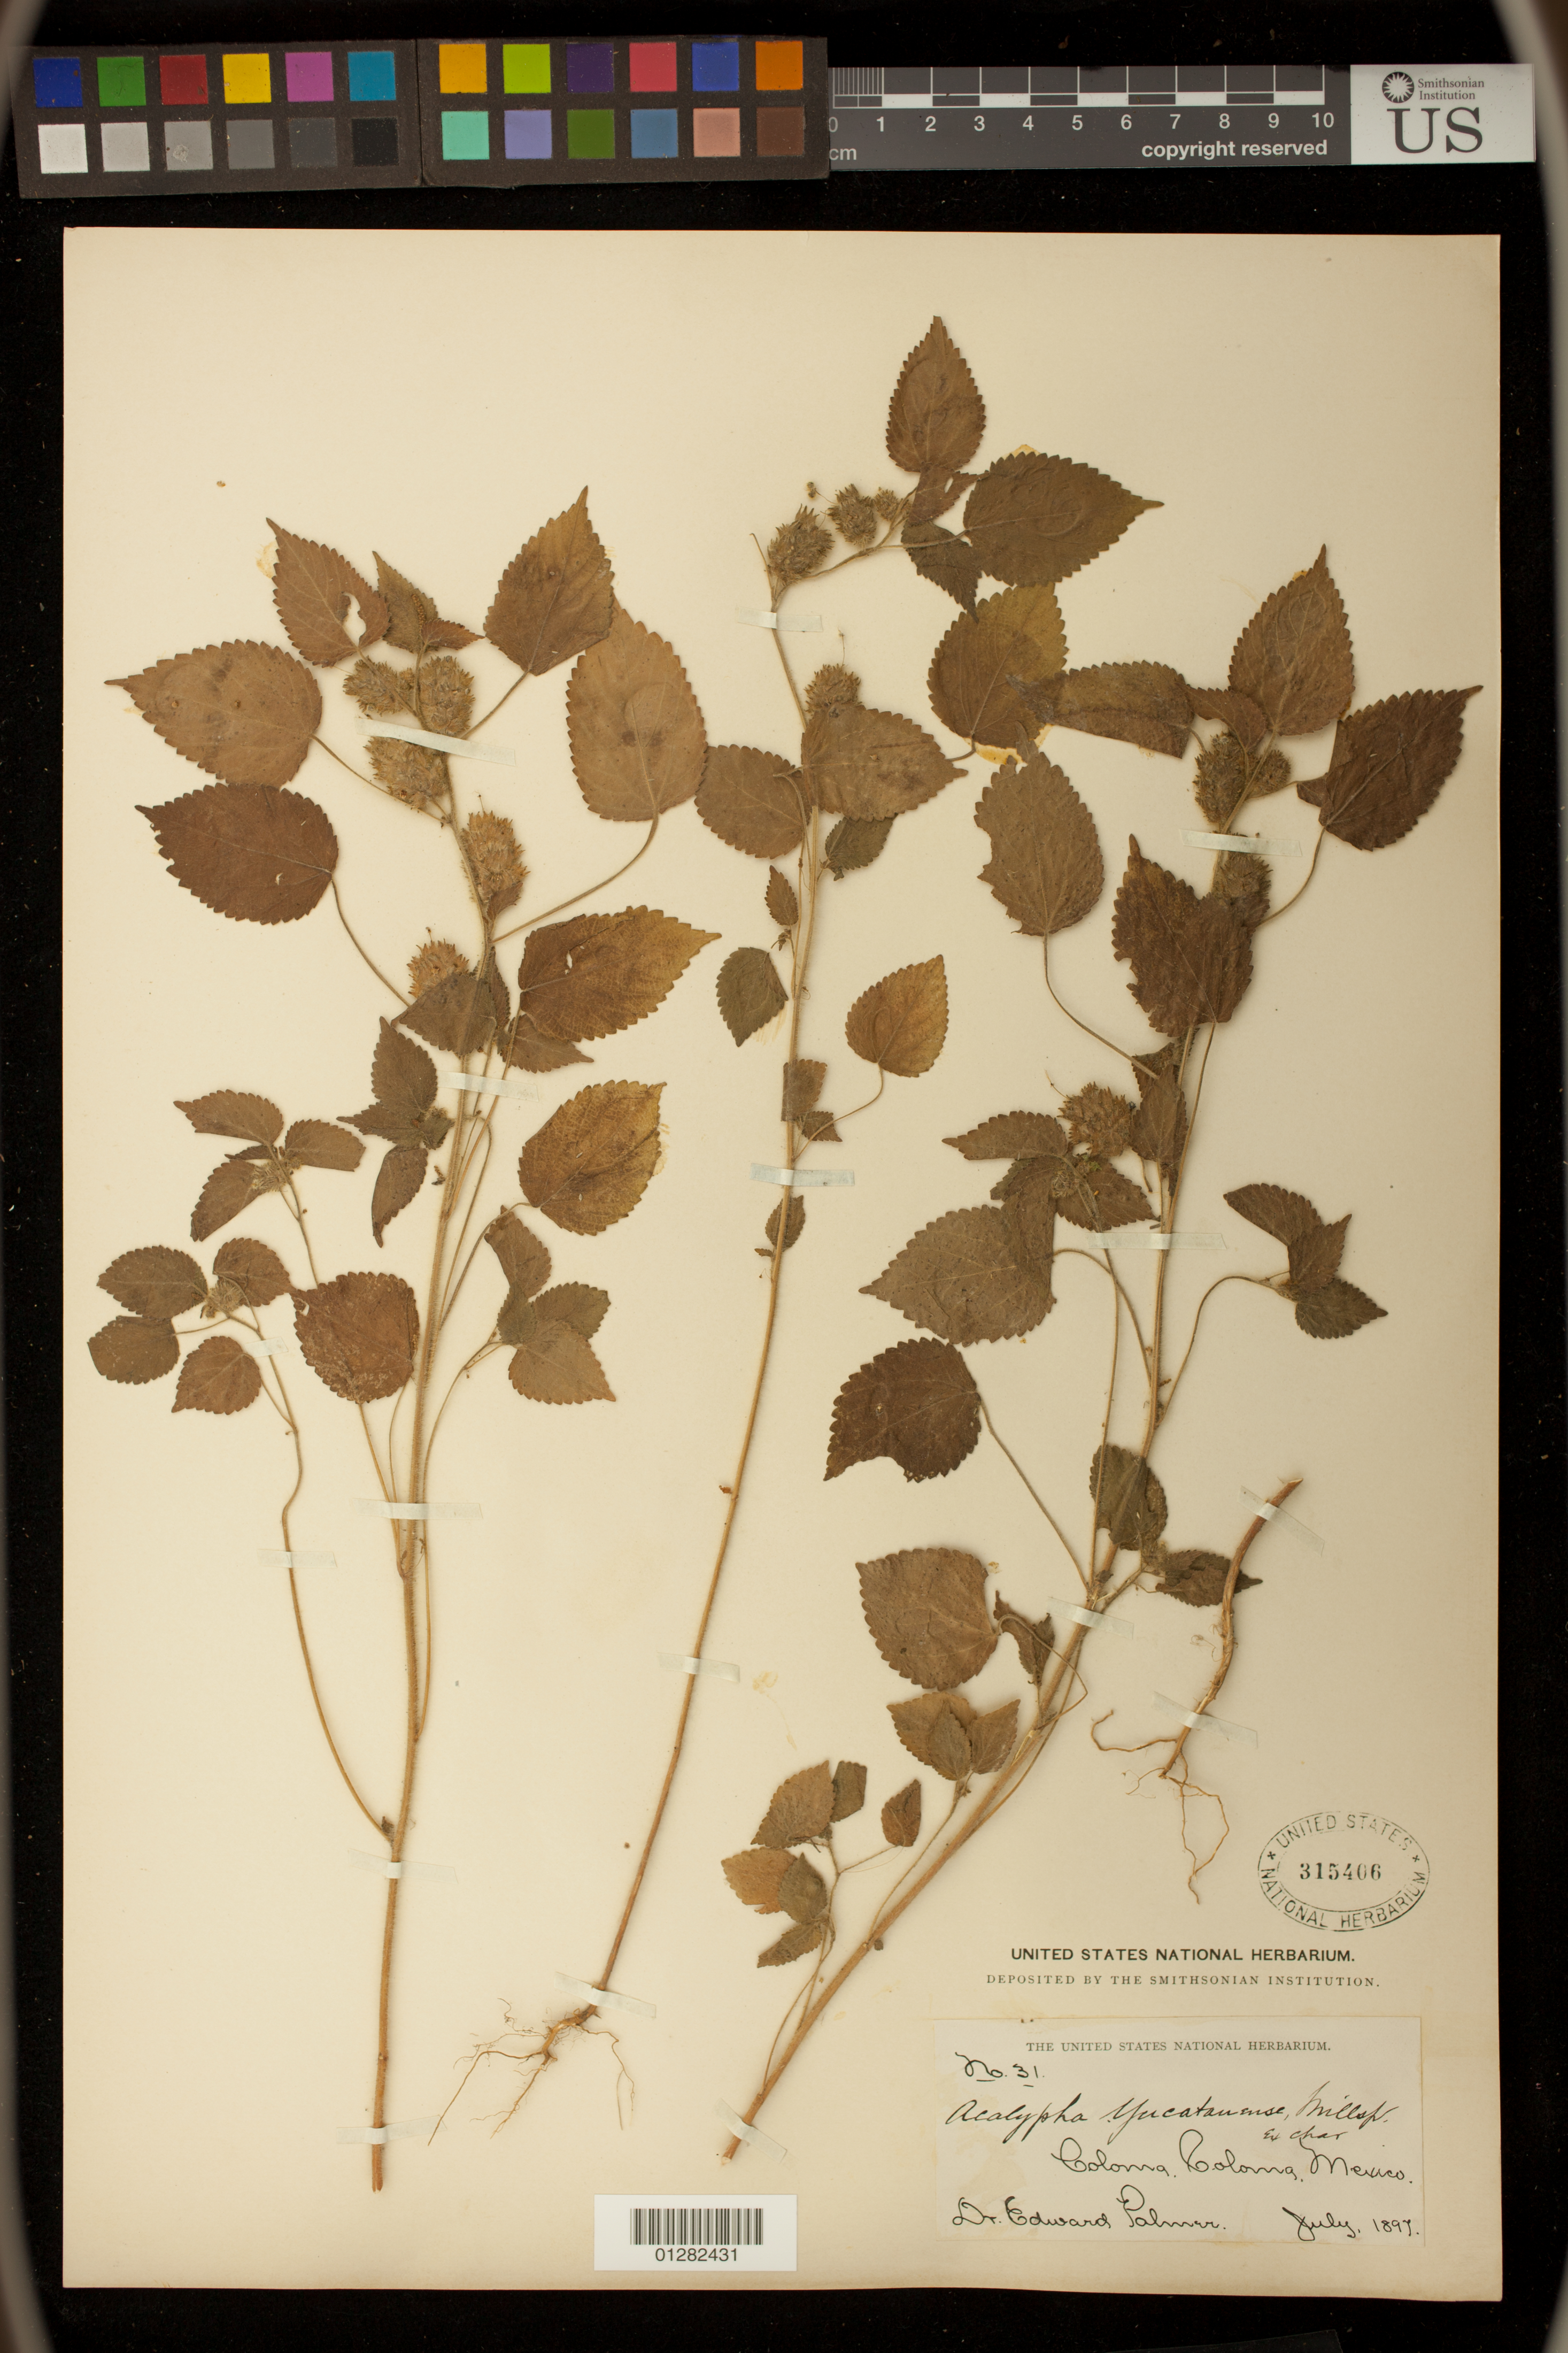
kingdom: Plantae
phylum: Tracheophyta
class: Magnoliopsida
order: Malpighiales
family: Euphorbiaceae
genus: Acalypha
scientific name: Acalypha pseudalopecuroides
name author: Pax & K. Hoffm. in Engl.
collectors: P. C. Standley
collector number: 31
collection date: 1897-07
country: Mexico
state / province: Durango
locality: Coloma, Coloma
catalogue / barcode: US 315406